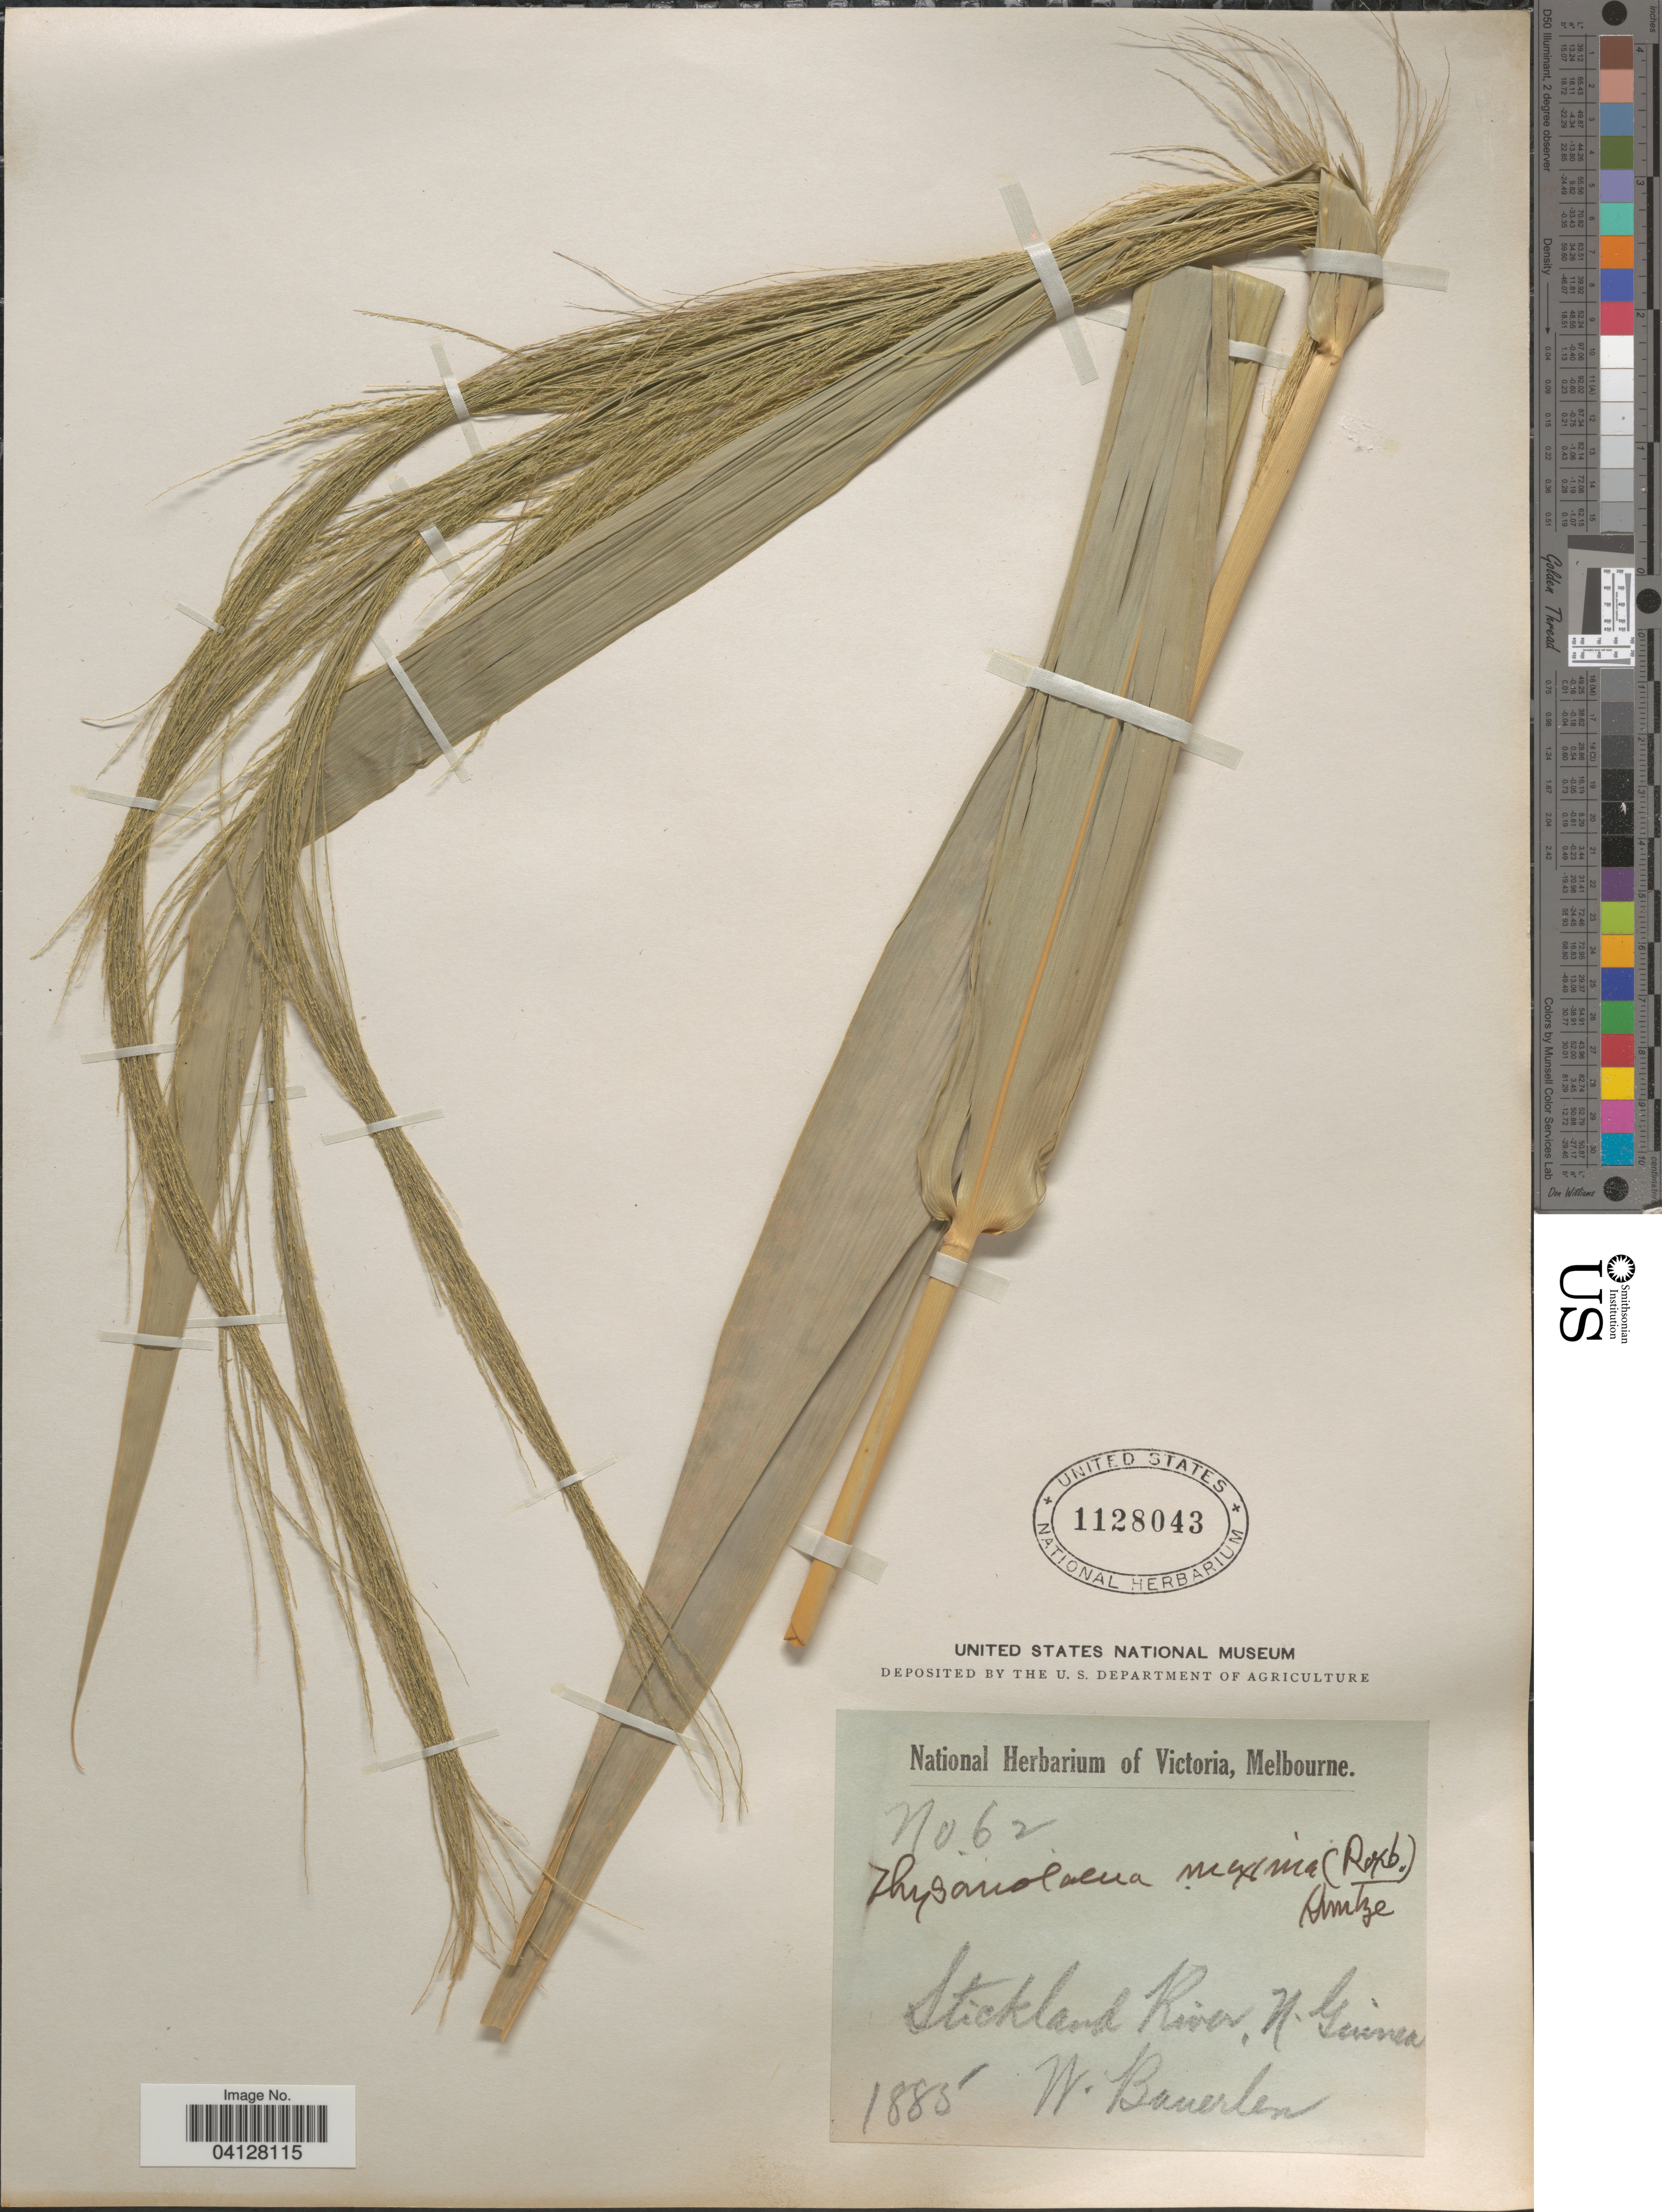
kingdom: Plantae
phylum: Tracheophyta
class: Liliopsida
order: Poales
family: Poaceae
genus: Thysanolaena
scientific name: Thysanolaena maxima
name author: (Roxb.) Kuntze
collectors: W. Bauerlen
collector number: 62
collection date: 1885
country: Papua New Guinea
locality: Stickland River, N. Guinea.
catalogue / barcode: US 1128043